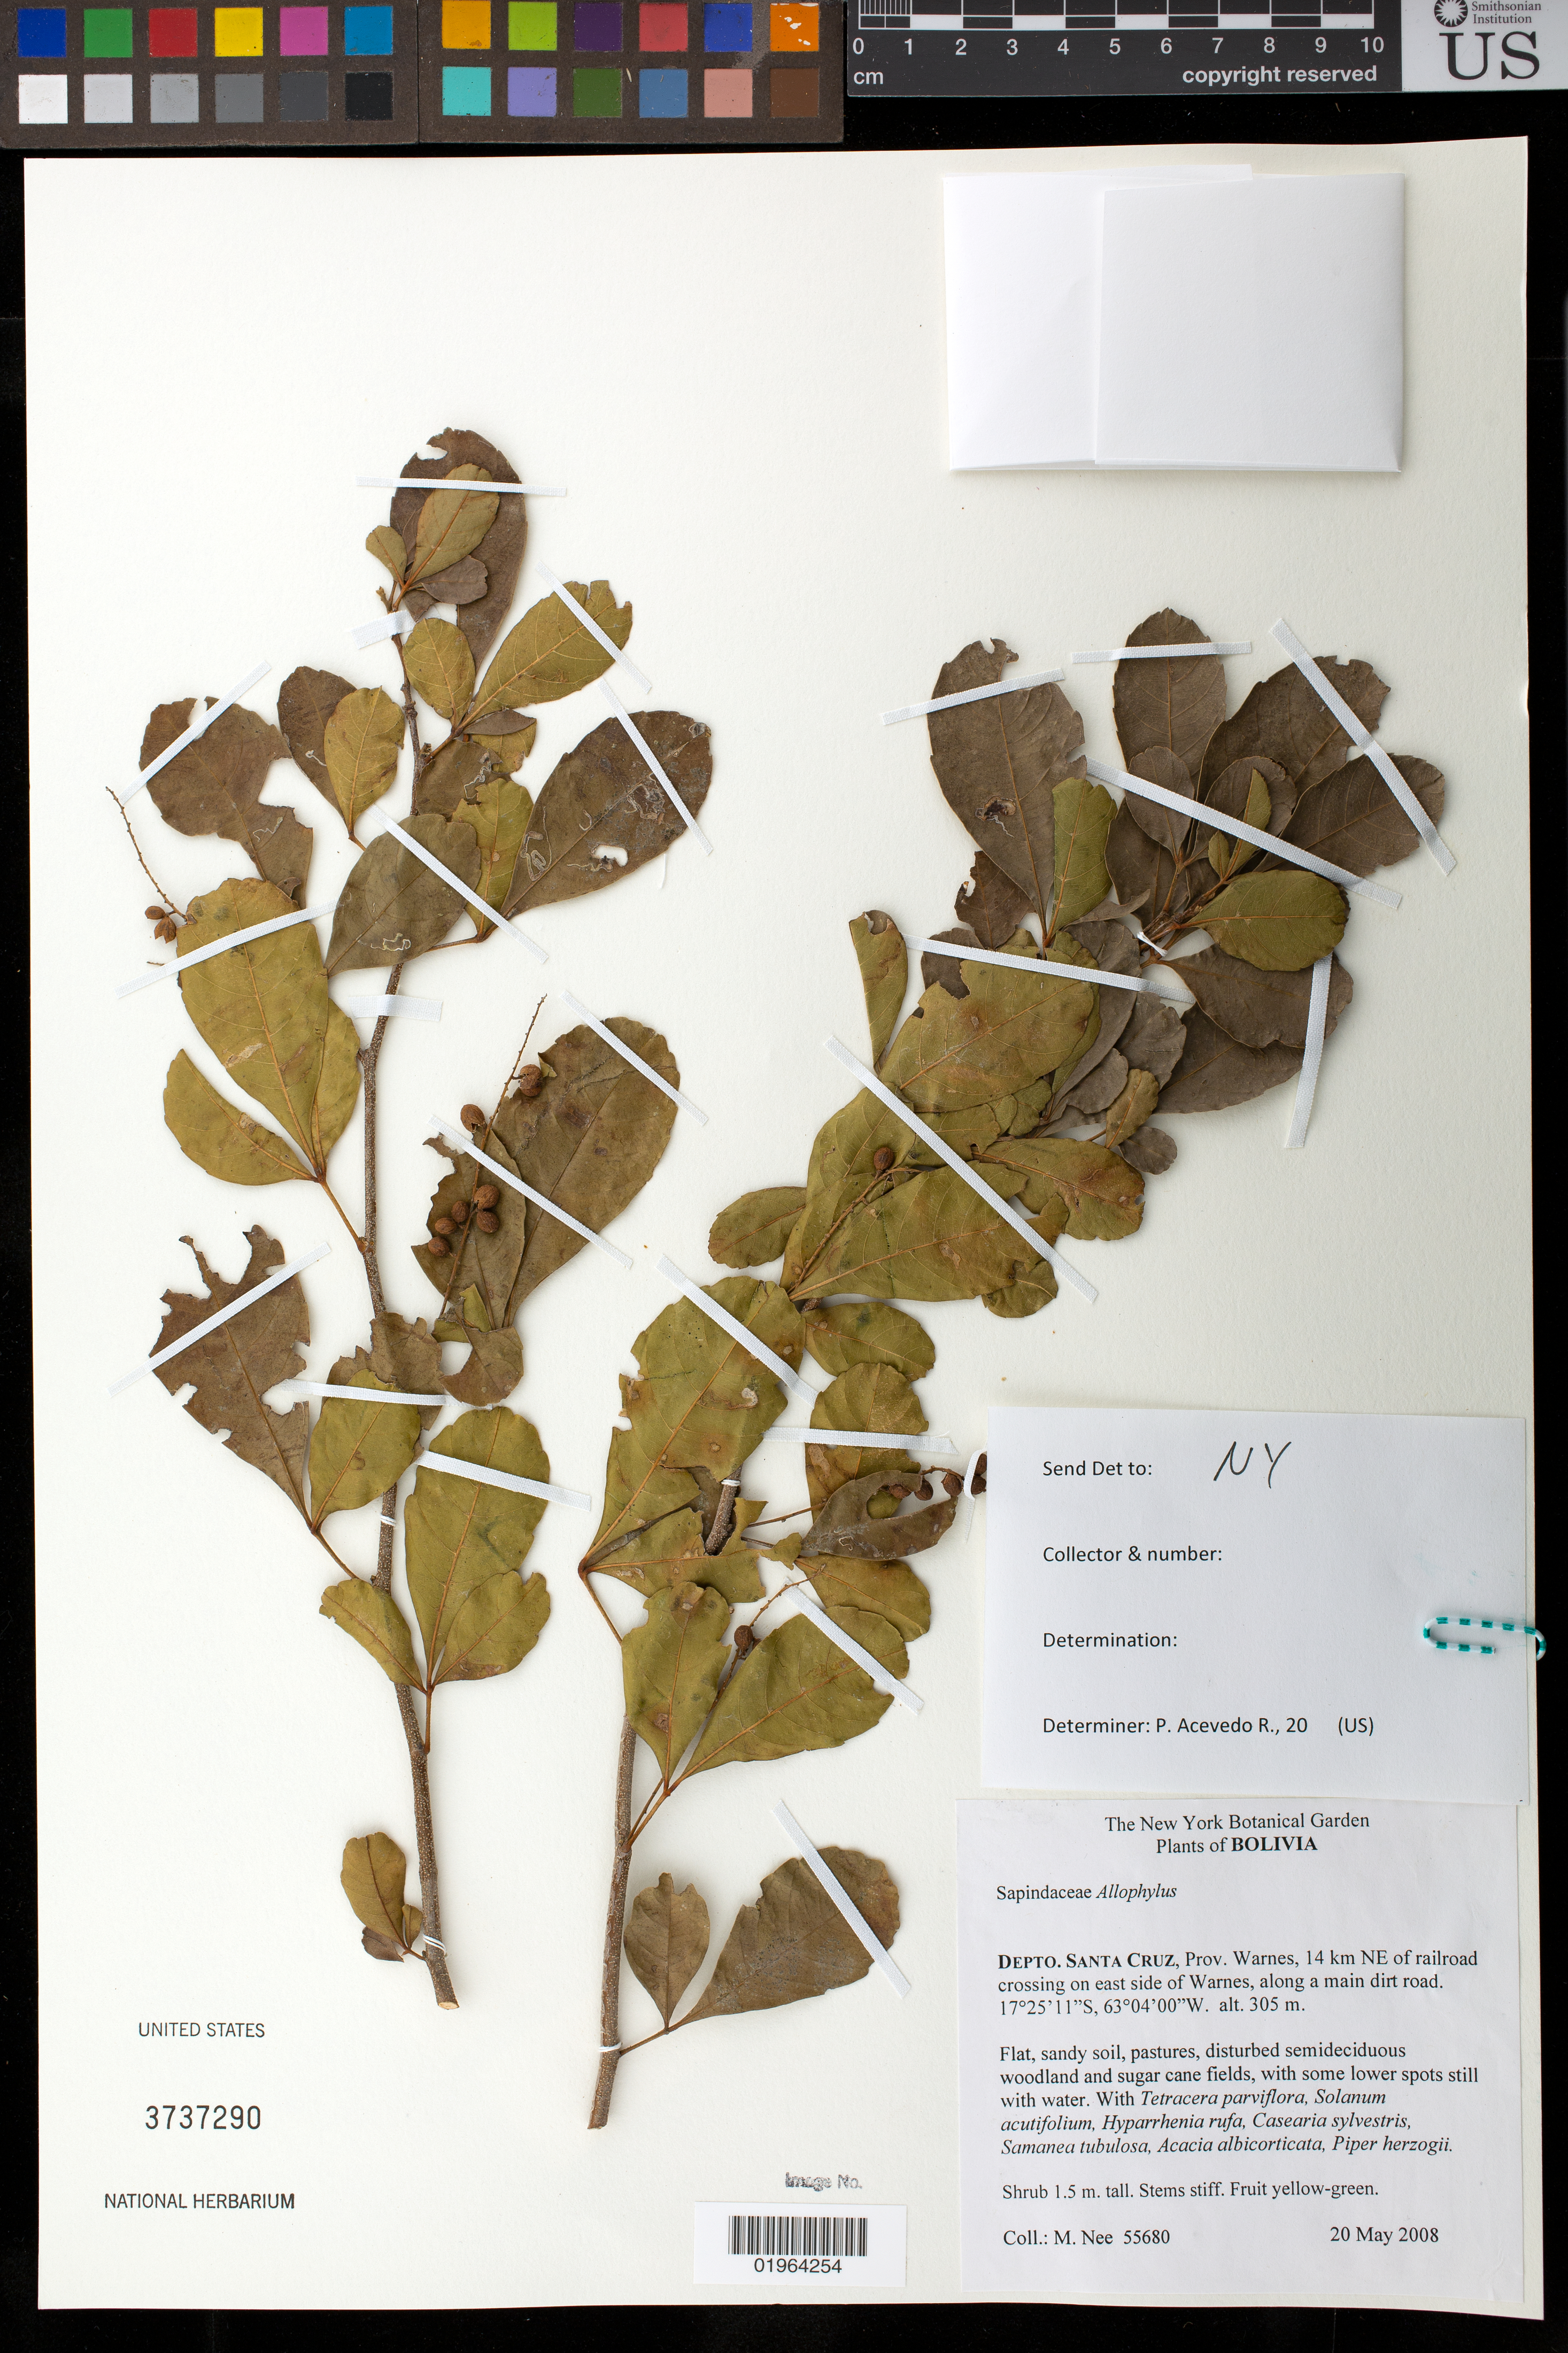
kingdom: Plantae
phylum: Tracheophyta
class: Magnoliopsida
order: Sapindales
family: Sapindaceae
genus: Allophylus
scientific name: Allophylus strictus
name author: Radlk.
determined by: Acevedo-Rodríguez, P., (BOT), Smithsonian Institution - National Museum of Natural History (UNITED STATES)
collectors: M. Nee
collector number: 55680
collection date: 2008-05-20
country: Bolivia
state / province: Santa Cruz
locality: Prov. Warnes, 14 km NE of railroad crossing on east side of Warnes, along a main dirt road.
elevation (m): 305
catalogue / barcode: US 3737290